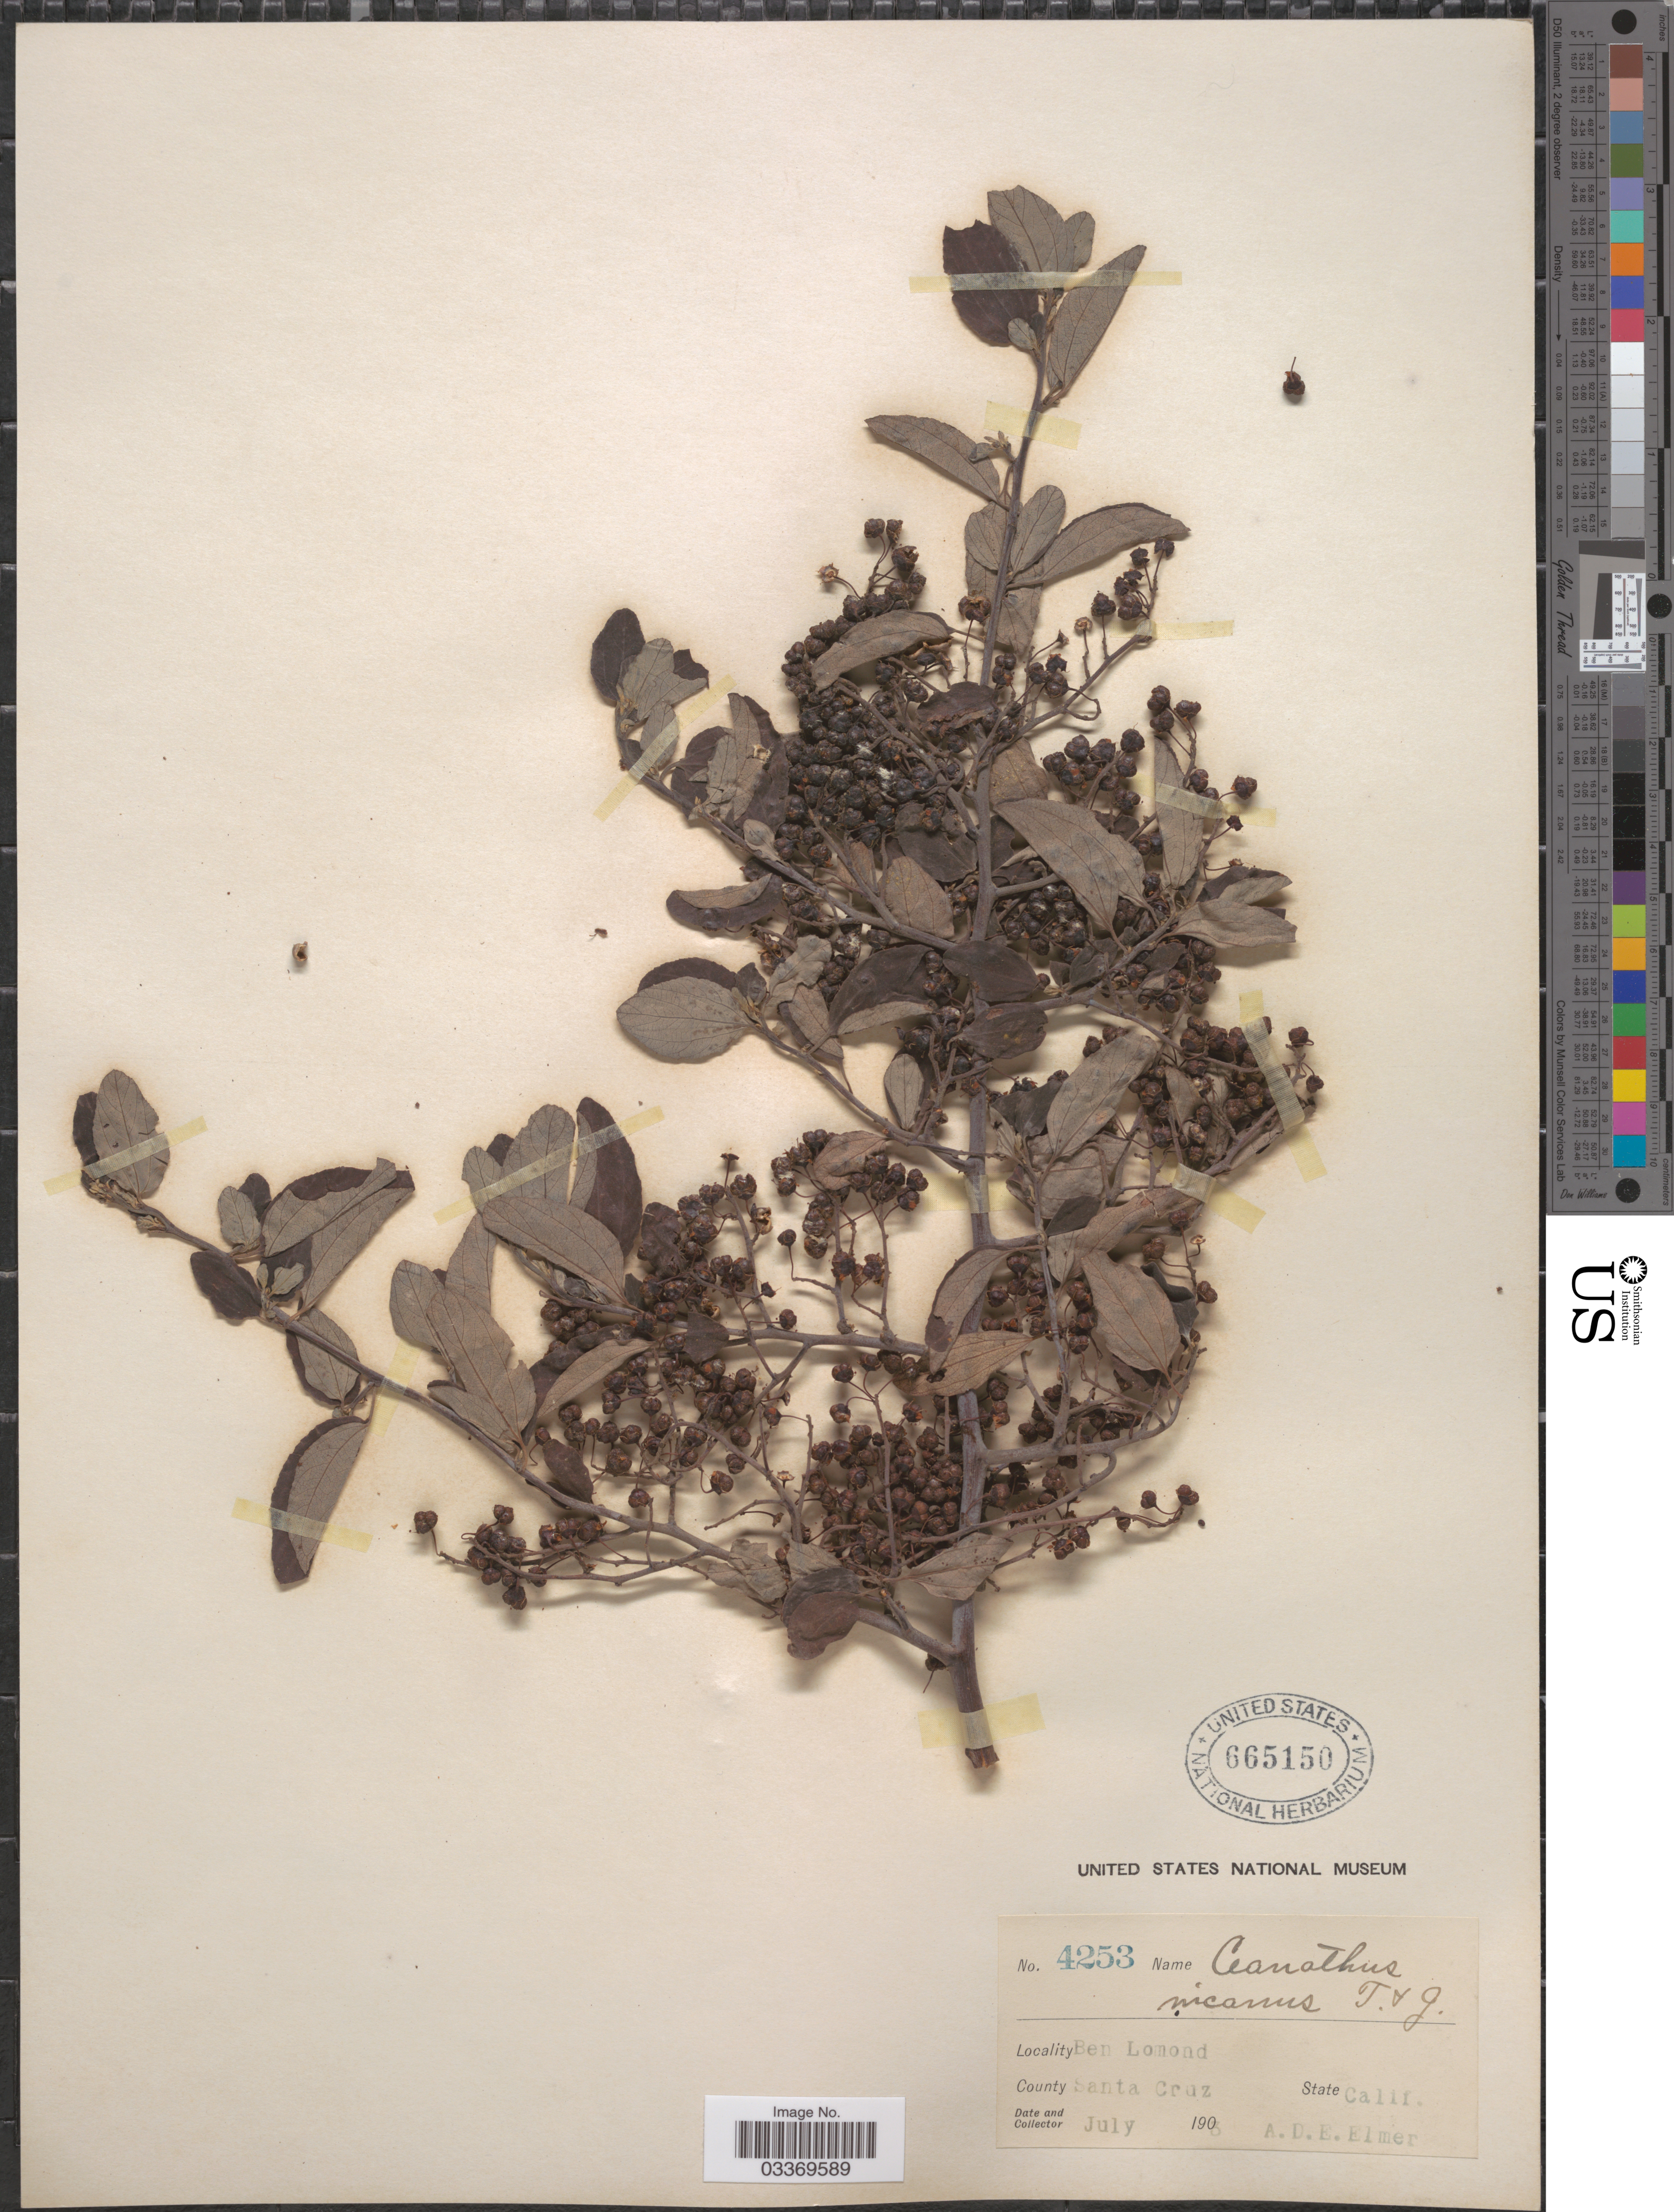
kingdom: Plantae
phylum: Tracheophyta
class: Magnoliopsida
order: Rosales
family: Rhamnaceae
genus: Ceanothus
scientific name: Ceanothus incanus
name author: Torr. & A. Gray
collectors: A. D. E. Elmer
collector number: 4253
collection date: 1903-07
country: United States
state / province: California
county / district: Santa Cruz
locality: Ben Lomond. County Santa Cruz.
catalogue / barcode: US 665150